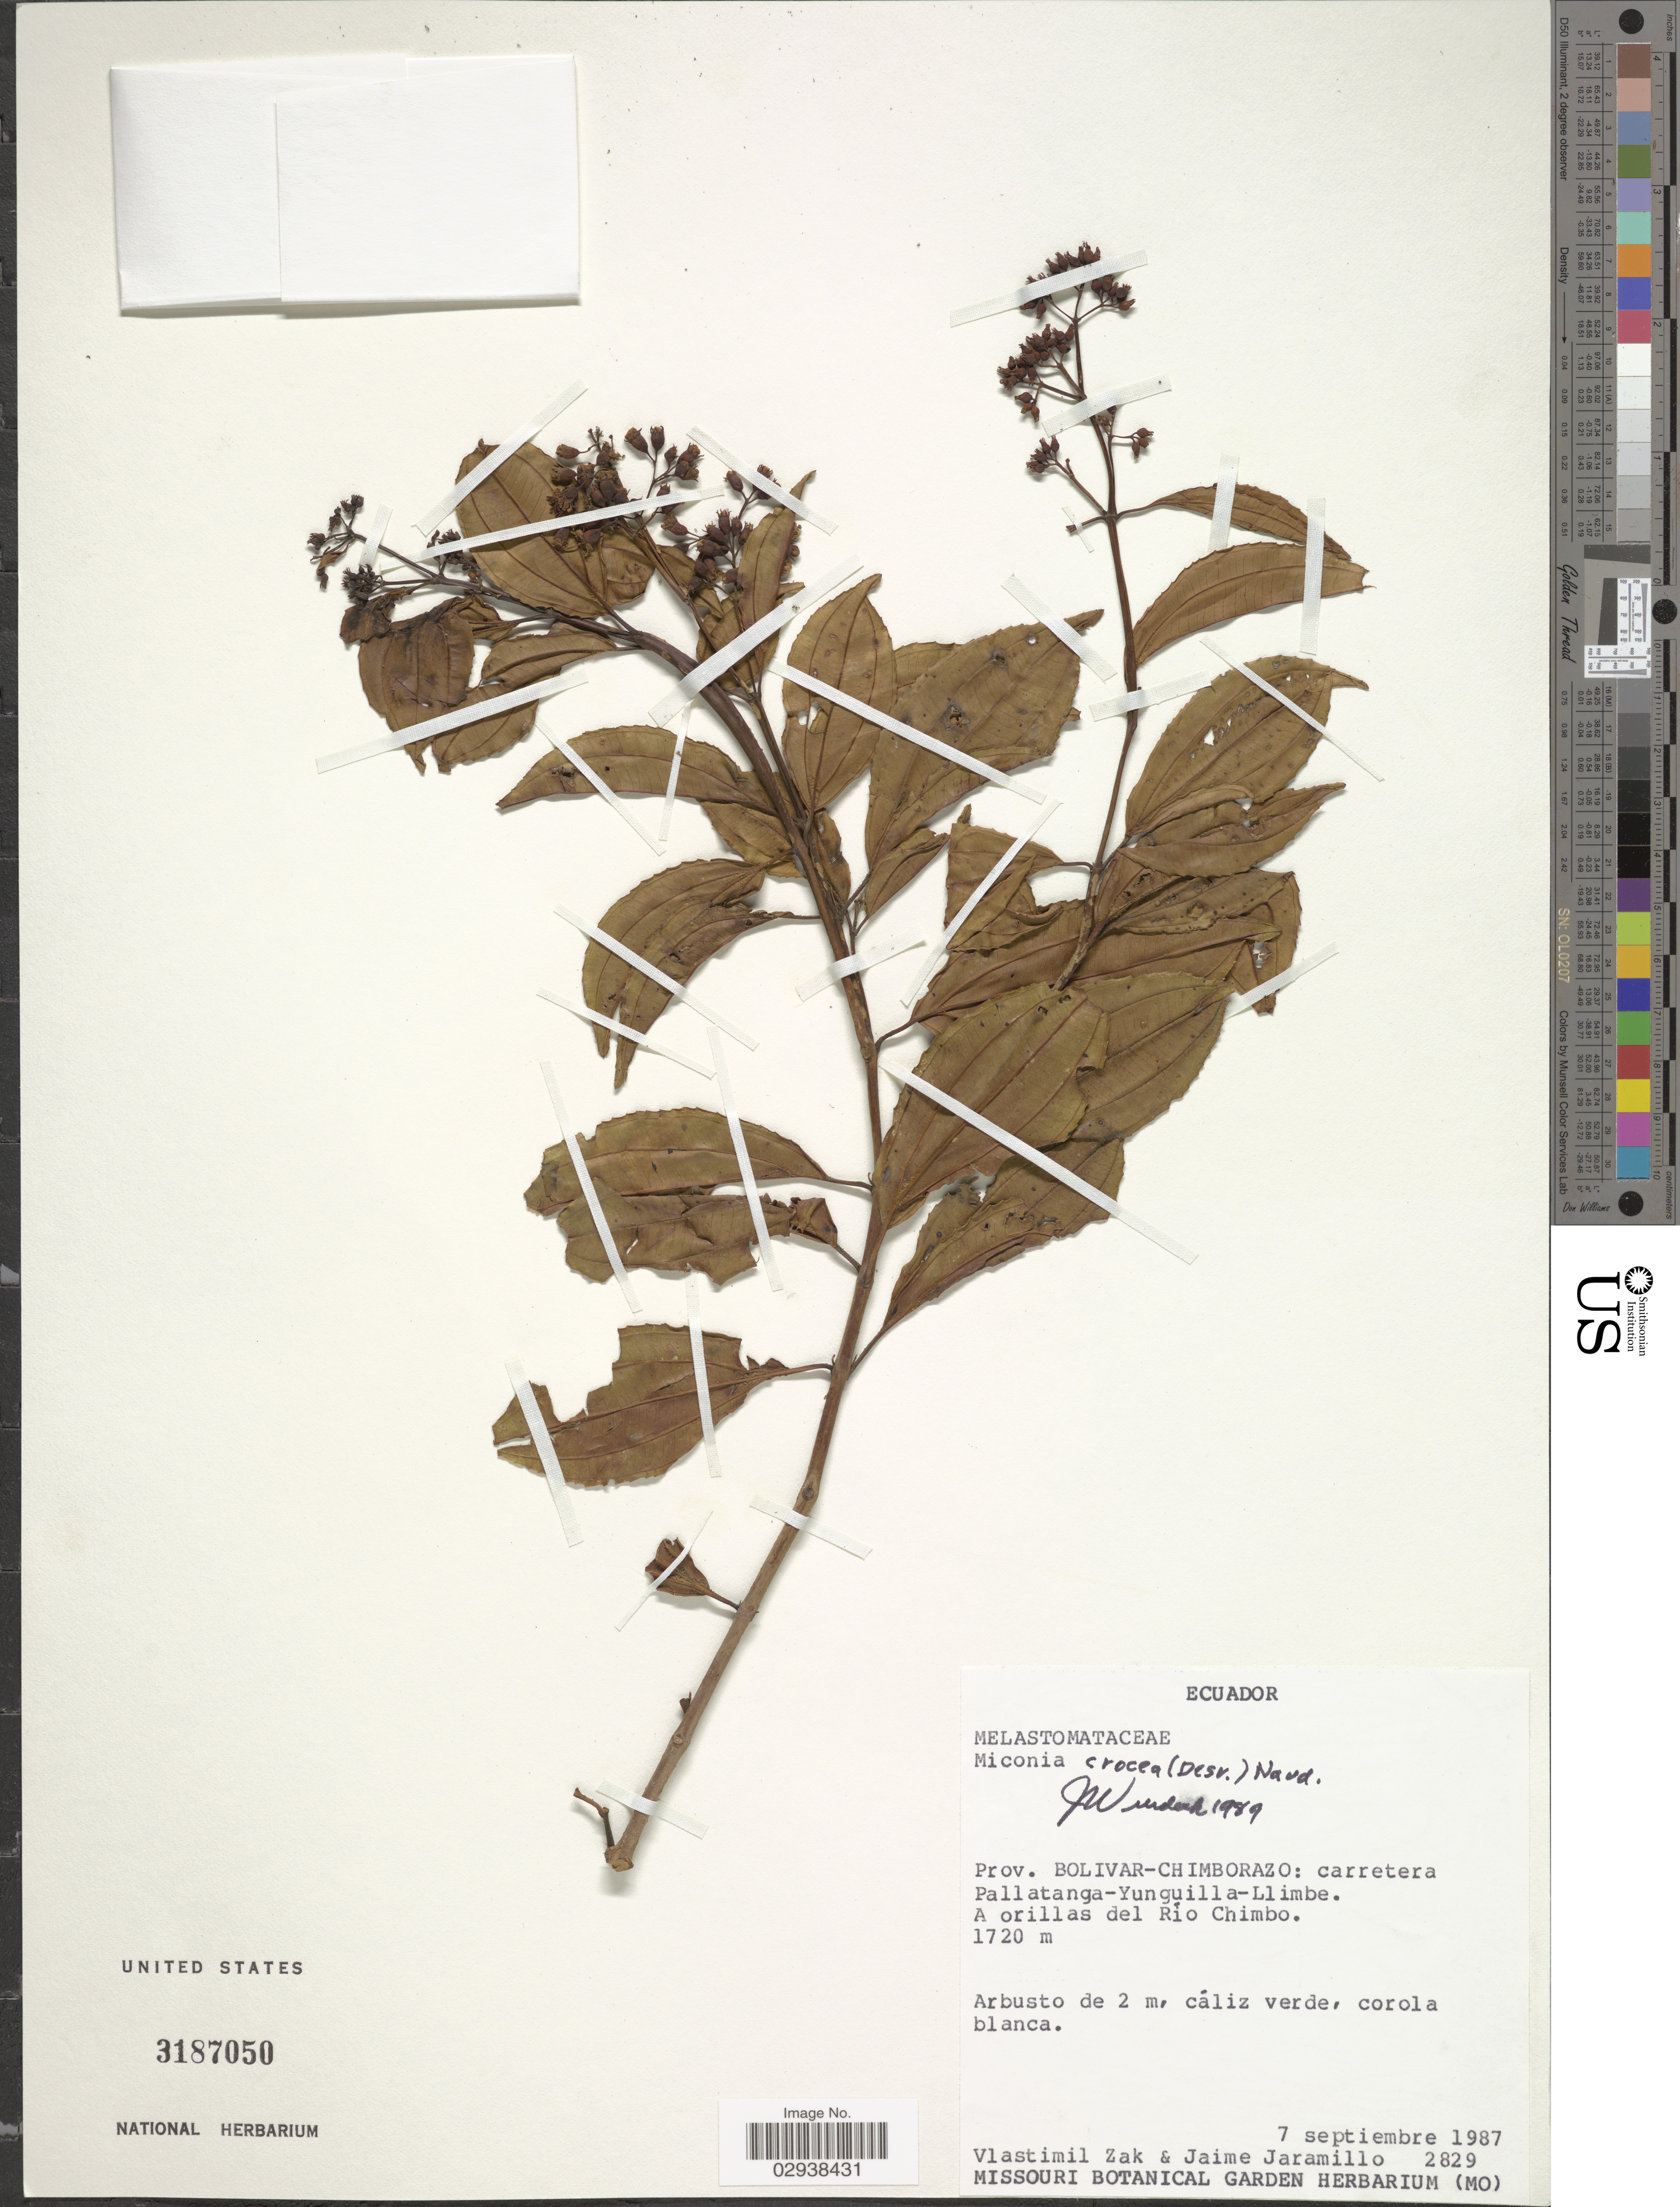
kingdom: Plantae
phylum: Tracheophyta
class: Magnoliopsida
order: Myrtales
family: Melastomataceae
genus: Miconia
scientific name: Miconia crocea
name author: (Desr.) Naudin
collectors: V. Zak & J. Jaramillo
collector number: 2829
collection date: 1987-09-07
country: Ecuador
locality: Prov. Bolivar-Chimborazo: carretera Pallatanga-Yunguilla-Llimbe, A orillas del Rio Chimbo.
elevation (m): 1720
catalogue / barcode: US 3187050